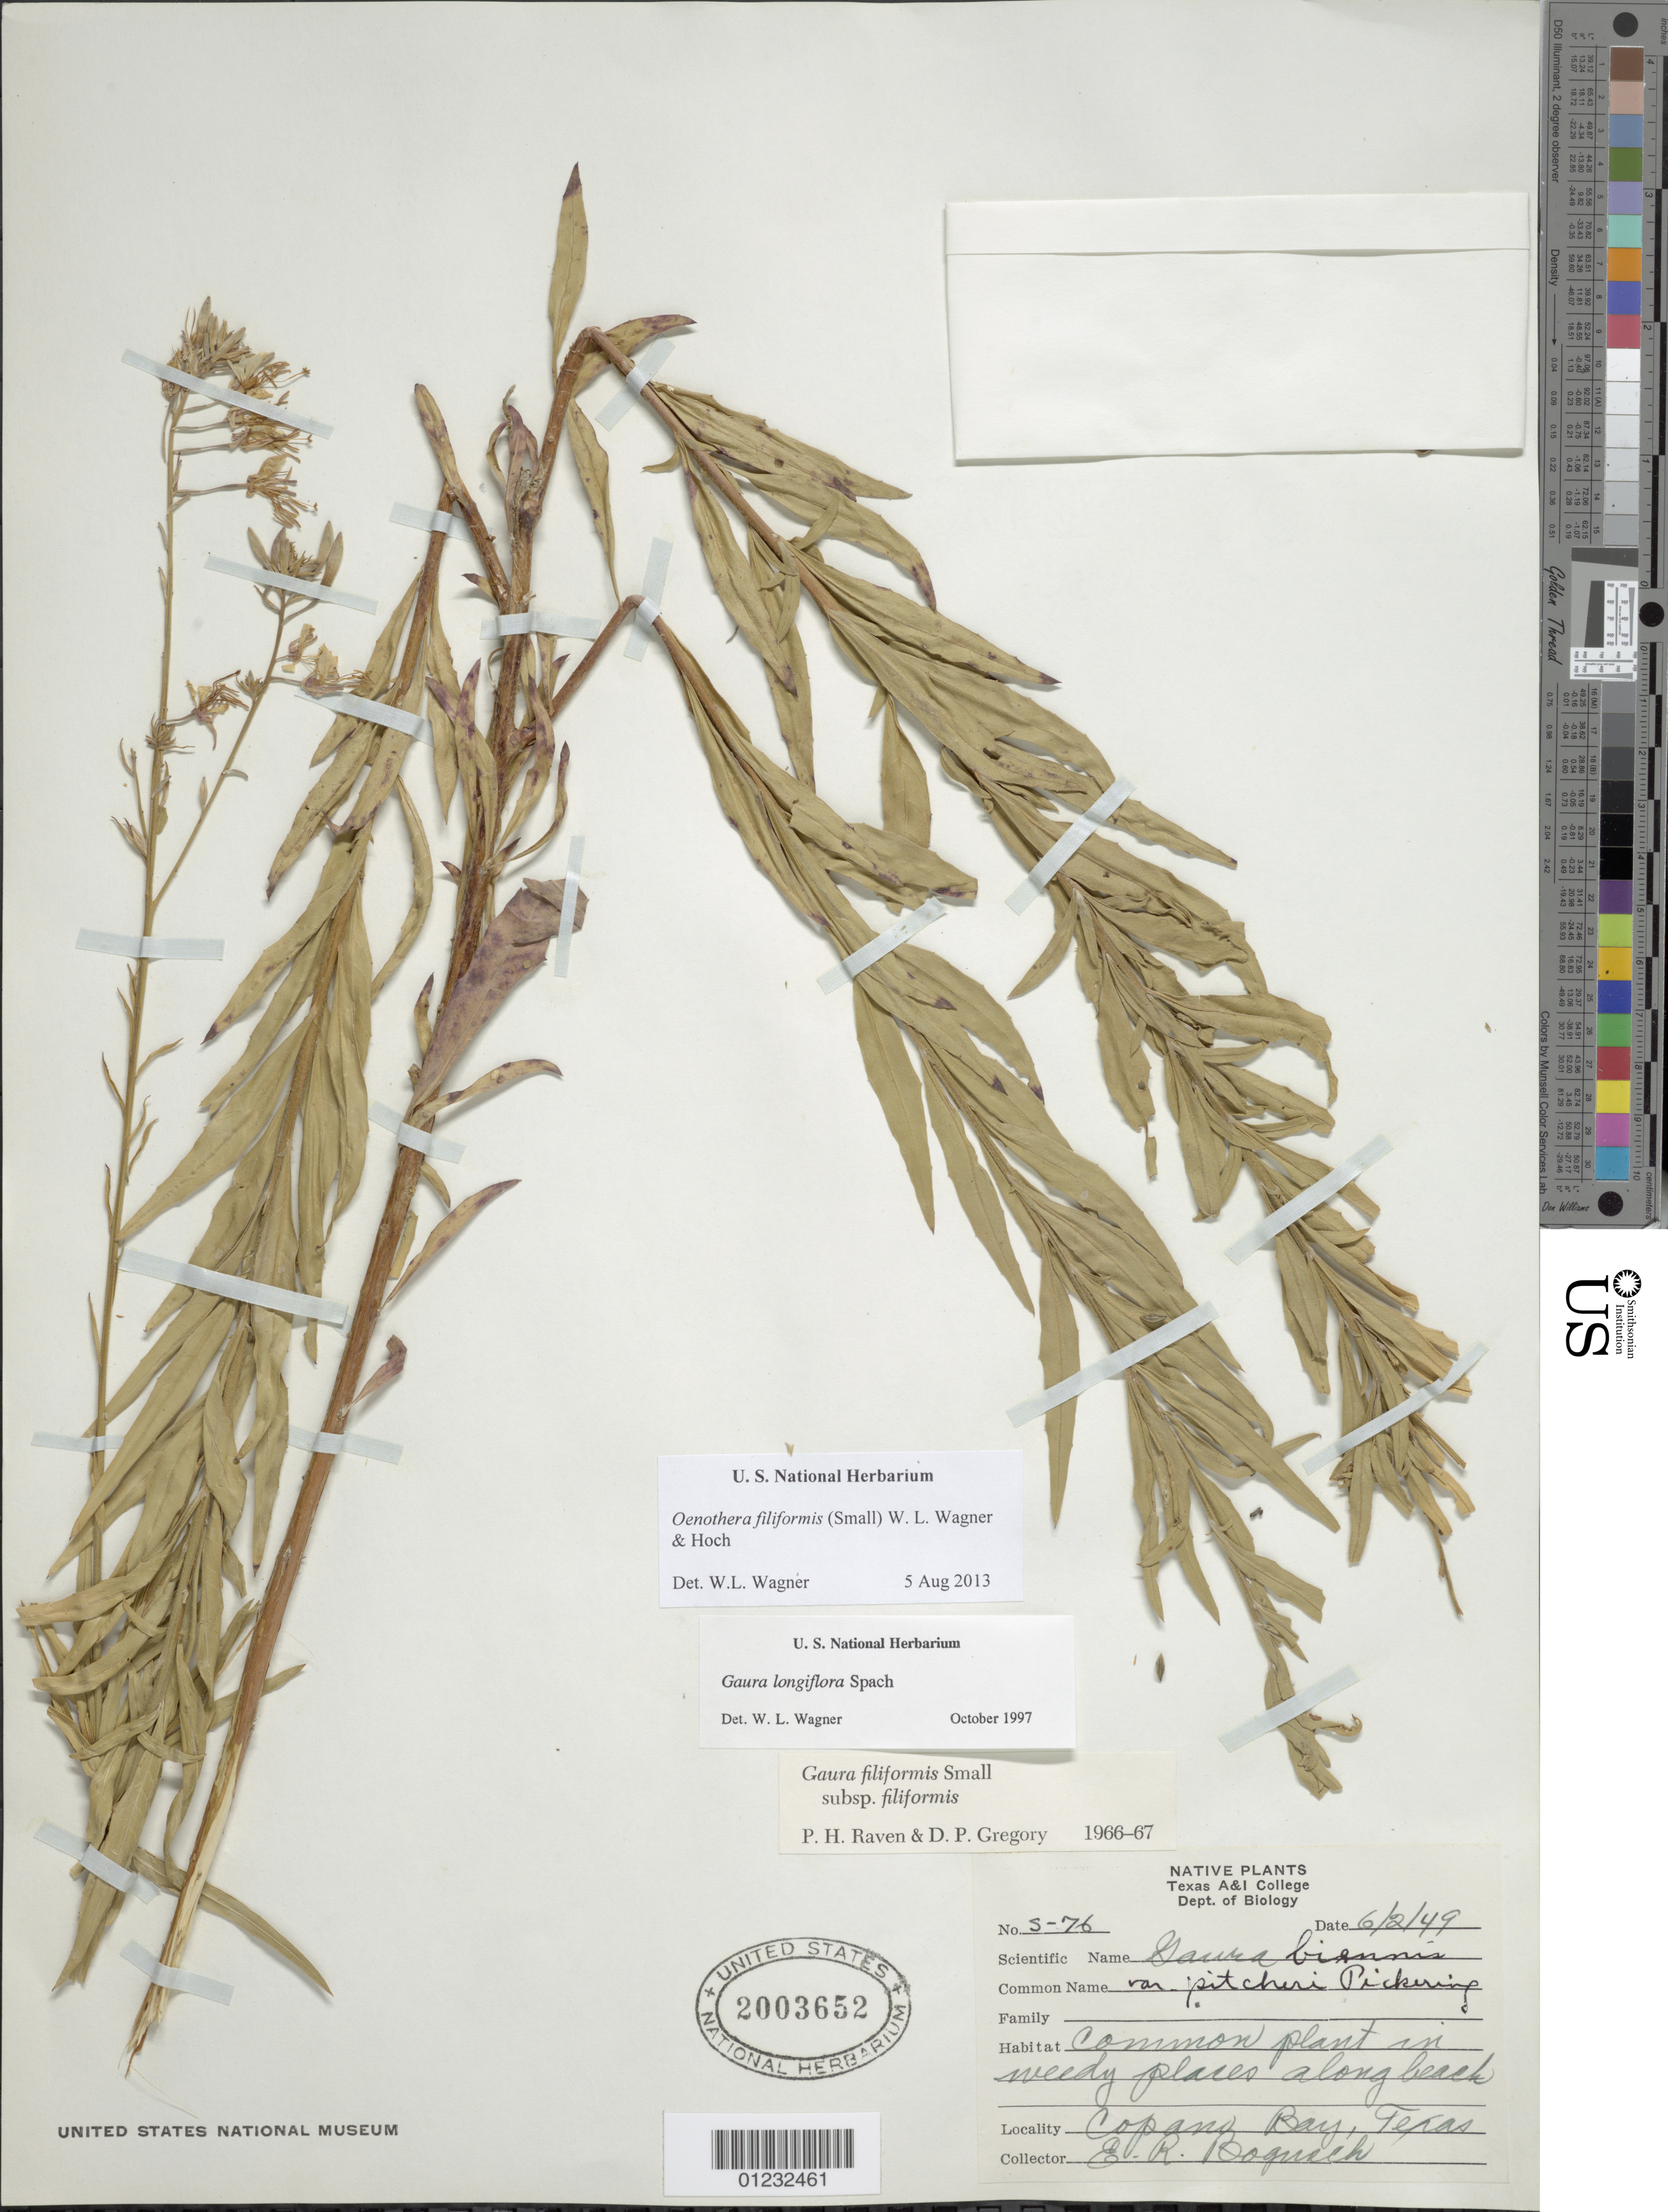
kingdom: Plantae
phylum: Tracheophyta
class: Magnoliopsida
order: Myrtales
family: Onagraceae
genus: Oenothera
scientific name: Oenothera filiformis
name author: (Small) W.L. Wagner & Hoch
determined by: Wagner, W. L., (BOT), Smithsonian Institution - National Museum of Natural History (UNITED STATES)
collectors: E. Bogusch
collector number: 576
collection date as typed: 6/2/49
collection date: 1949-02-06 or 1949-06-02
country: United States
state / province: Texas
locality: Copano Bay.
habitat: Weedy places along beach.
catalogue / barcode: US 2003652